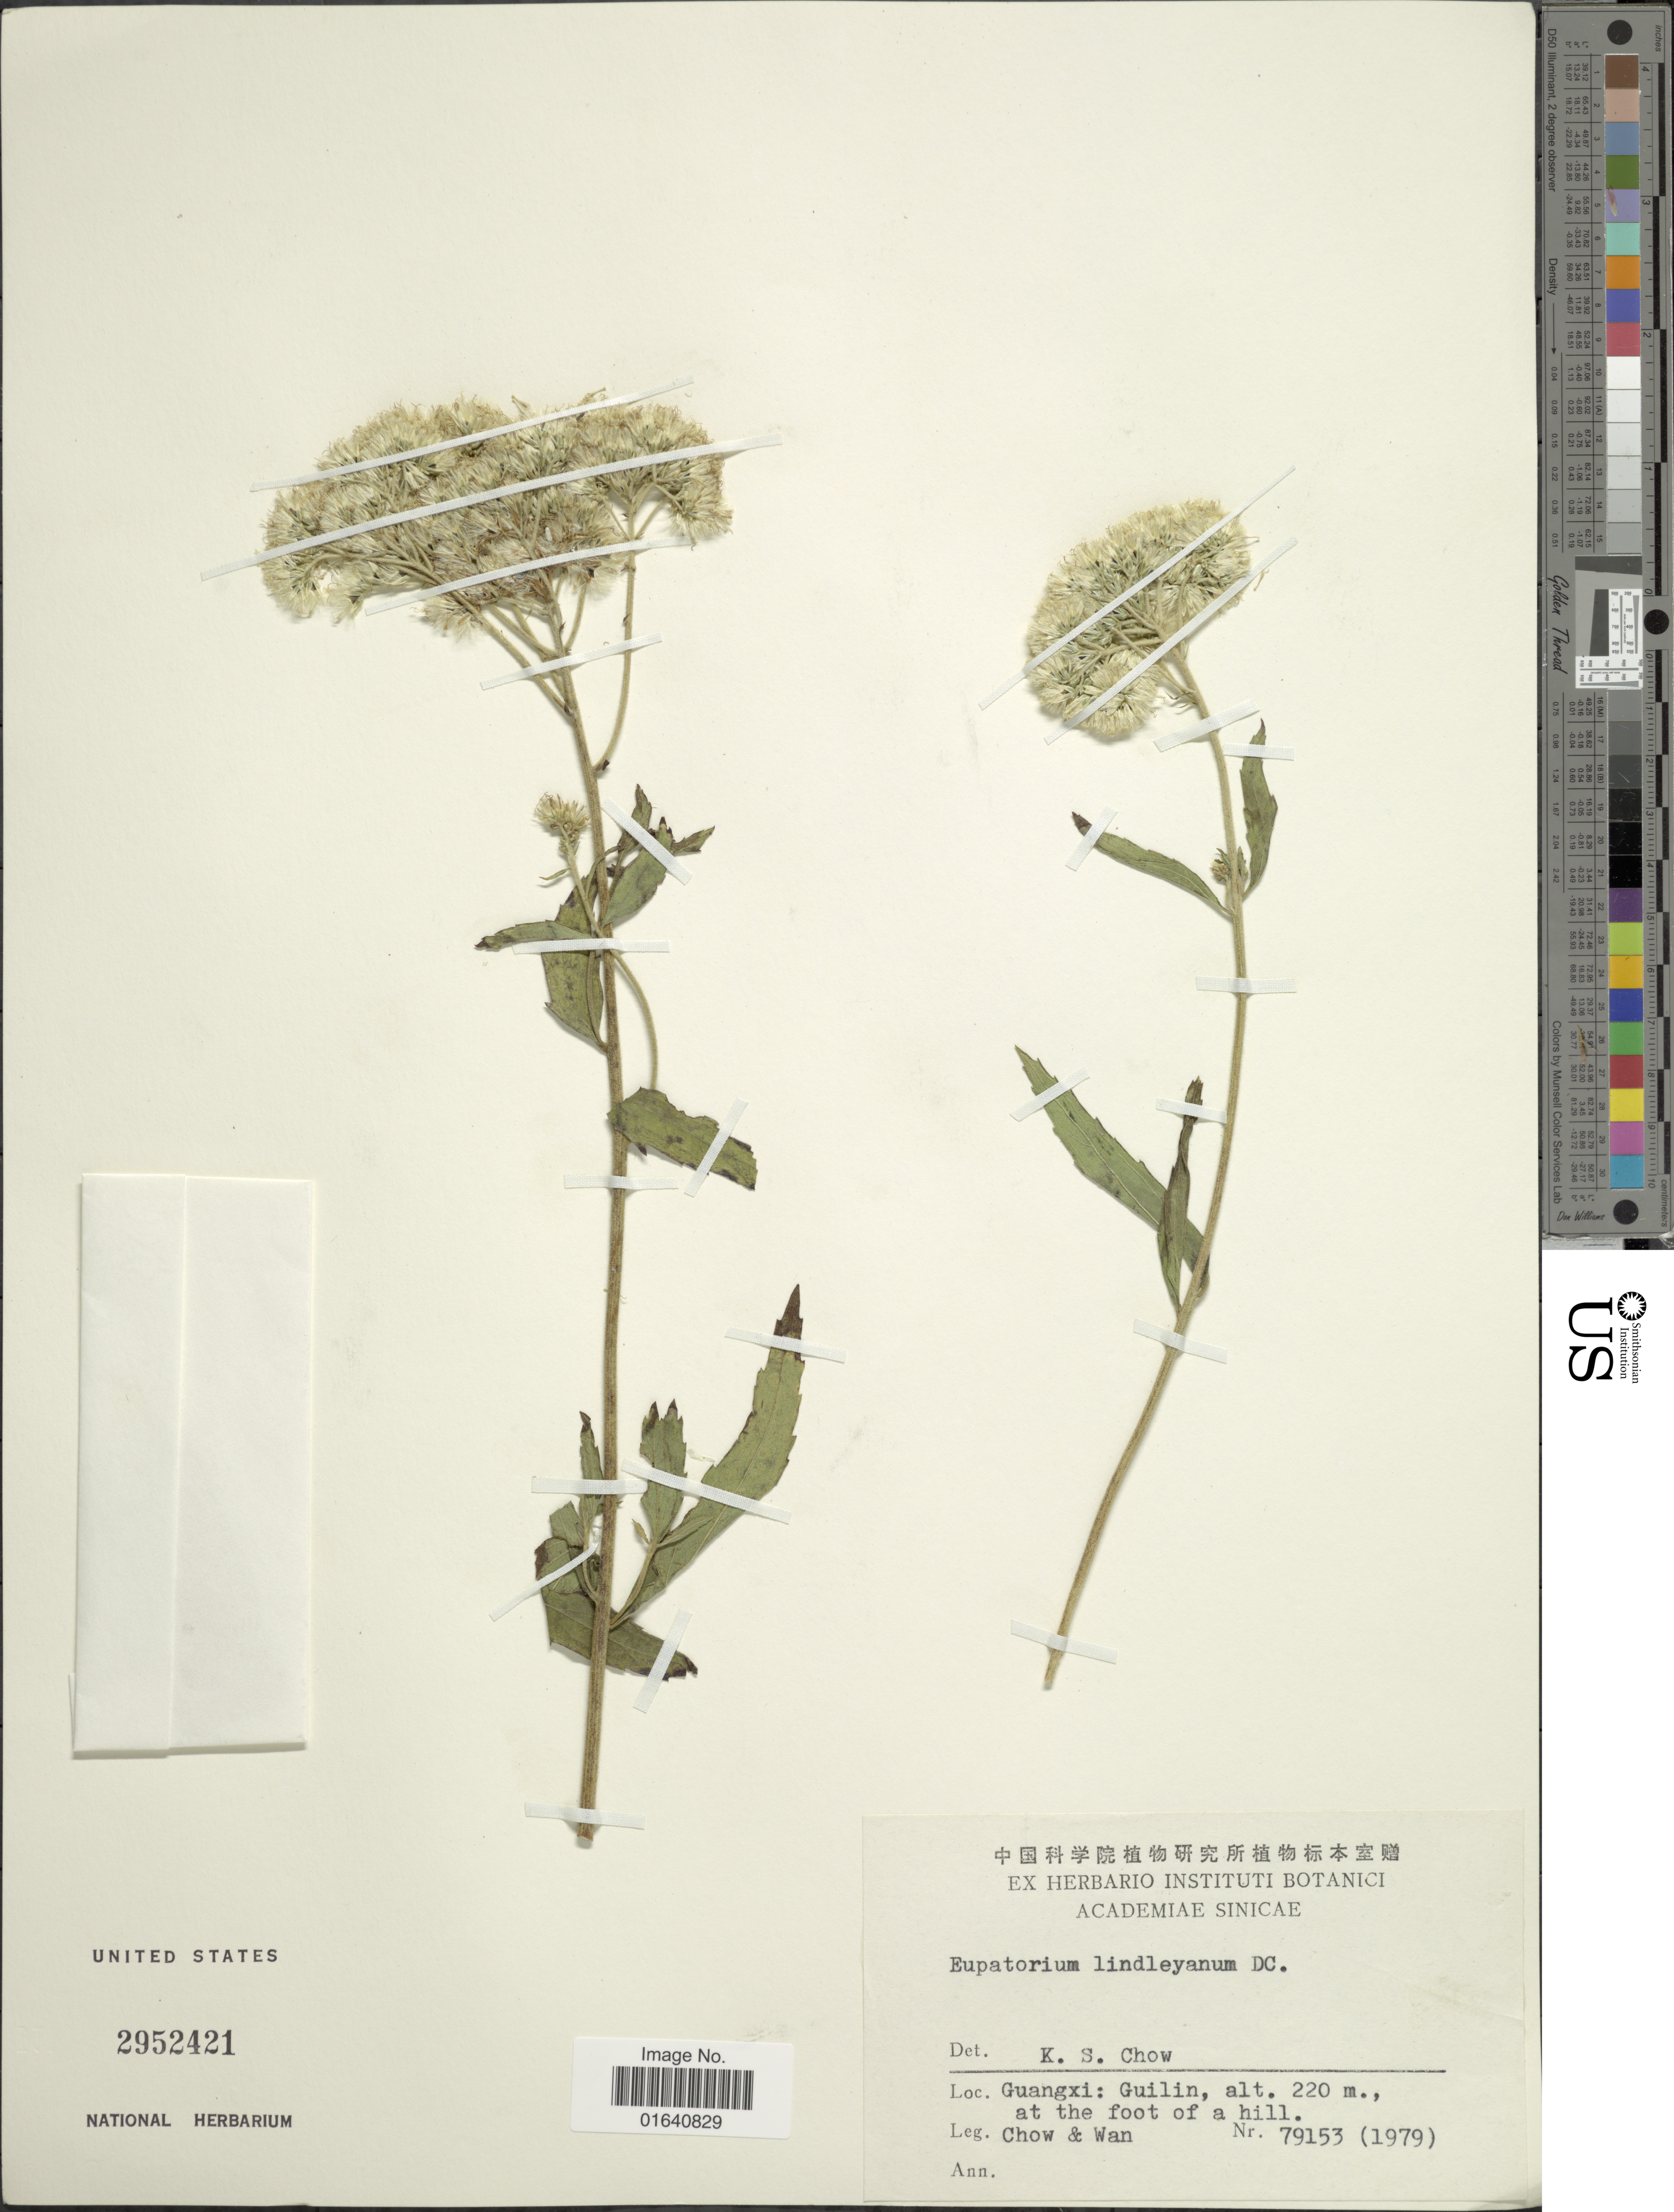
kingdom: Plantae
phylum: Tracheophyta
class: Magnoliopsida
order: Asterales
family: Asteraceae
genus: Eupatorium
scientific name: Eupatorium lindleyanum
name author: DC.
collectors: Chow, -- & -. Wan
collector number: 79153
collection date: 1979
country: China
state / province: Guangxi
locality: Gullin, at the foot of a hill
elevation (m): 220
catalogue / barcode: US 2952421